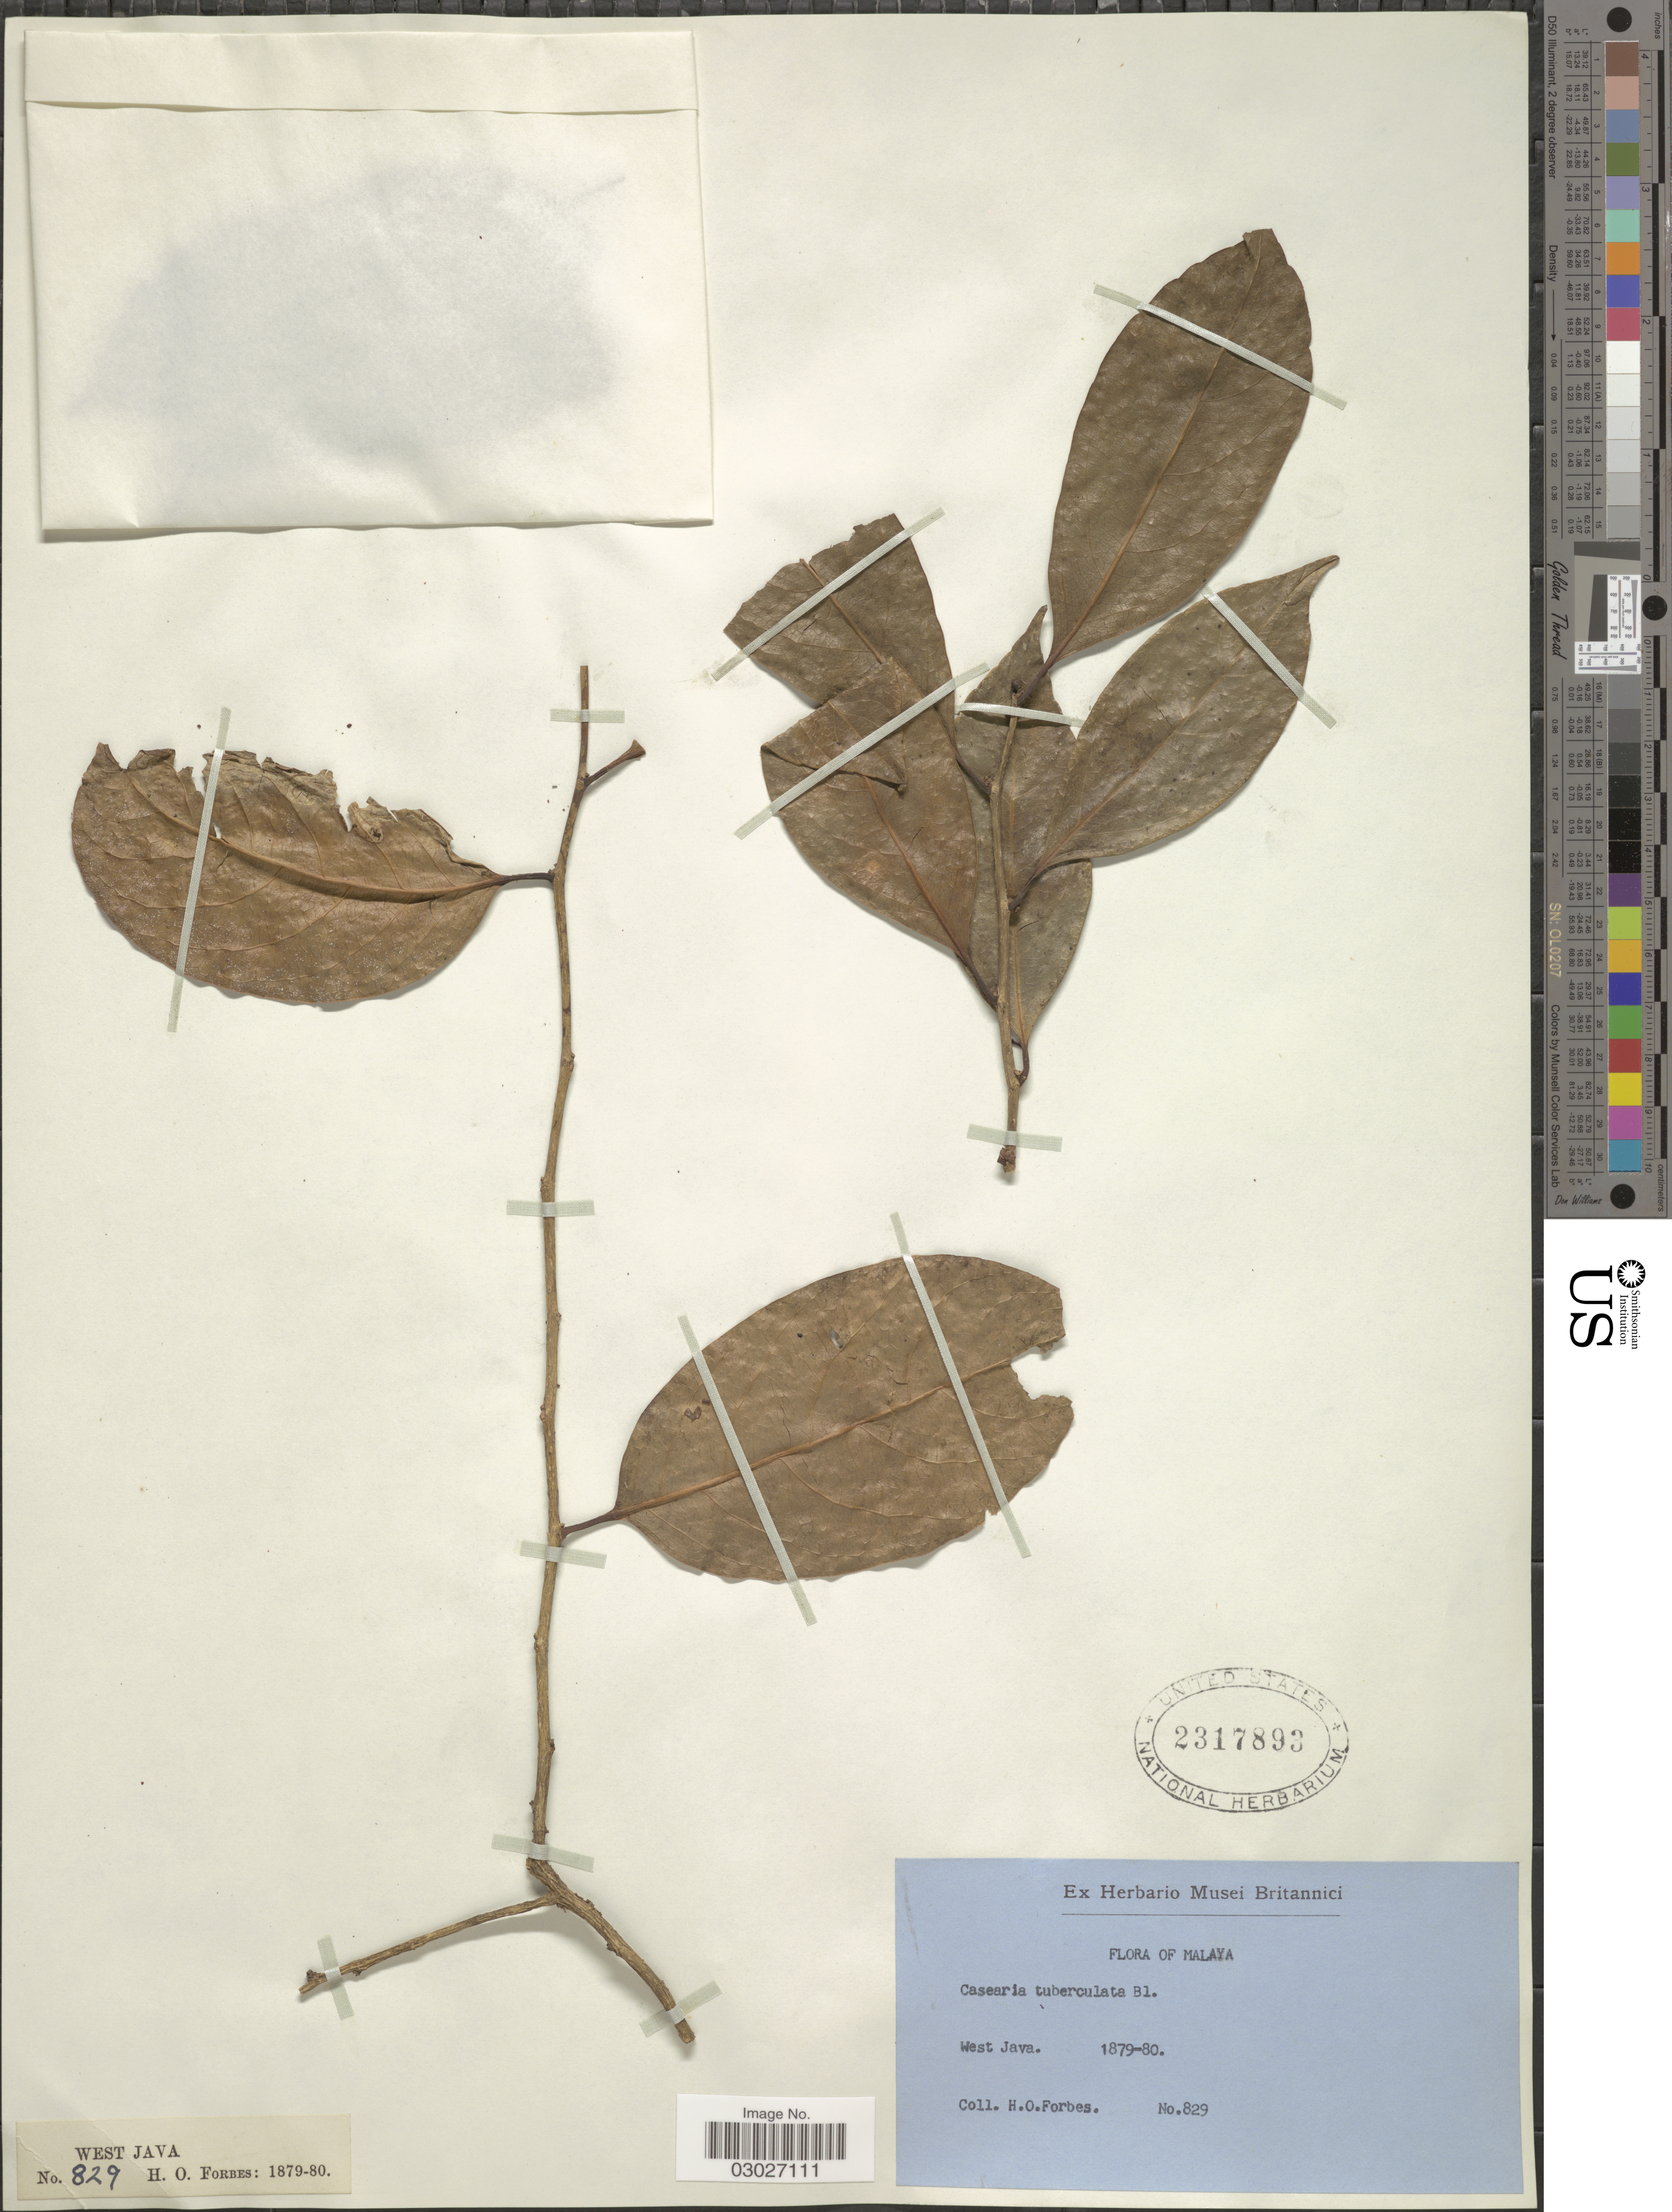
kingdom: Plantae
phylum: Tracheophyta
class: Magnoliopsida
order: Malpighiales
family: Salicaceae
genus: Casearia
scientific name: Casearia tuberculata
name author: Blume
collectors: H. O. Forbes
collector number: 829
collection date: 1879/1880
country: Indonesia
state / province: Java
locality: Malaya. West Java.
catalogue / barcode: US 2317893